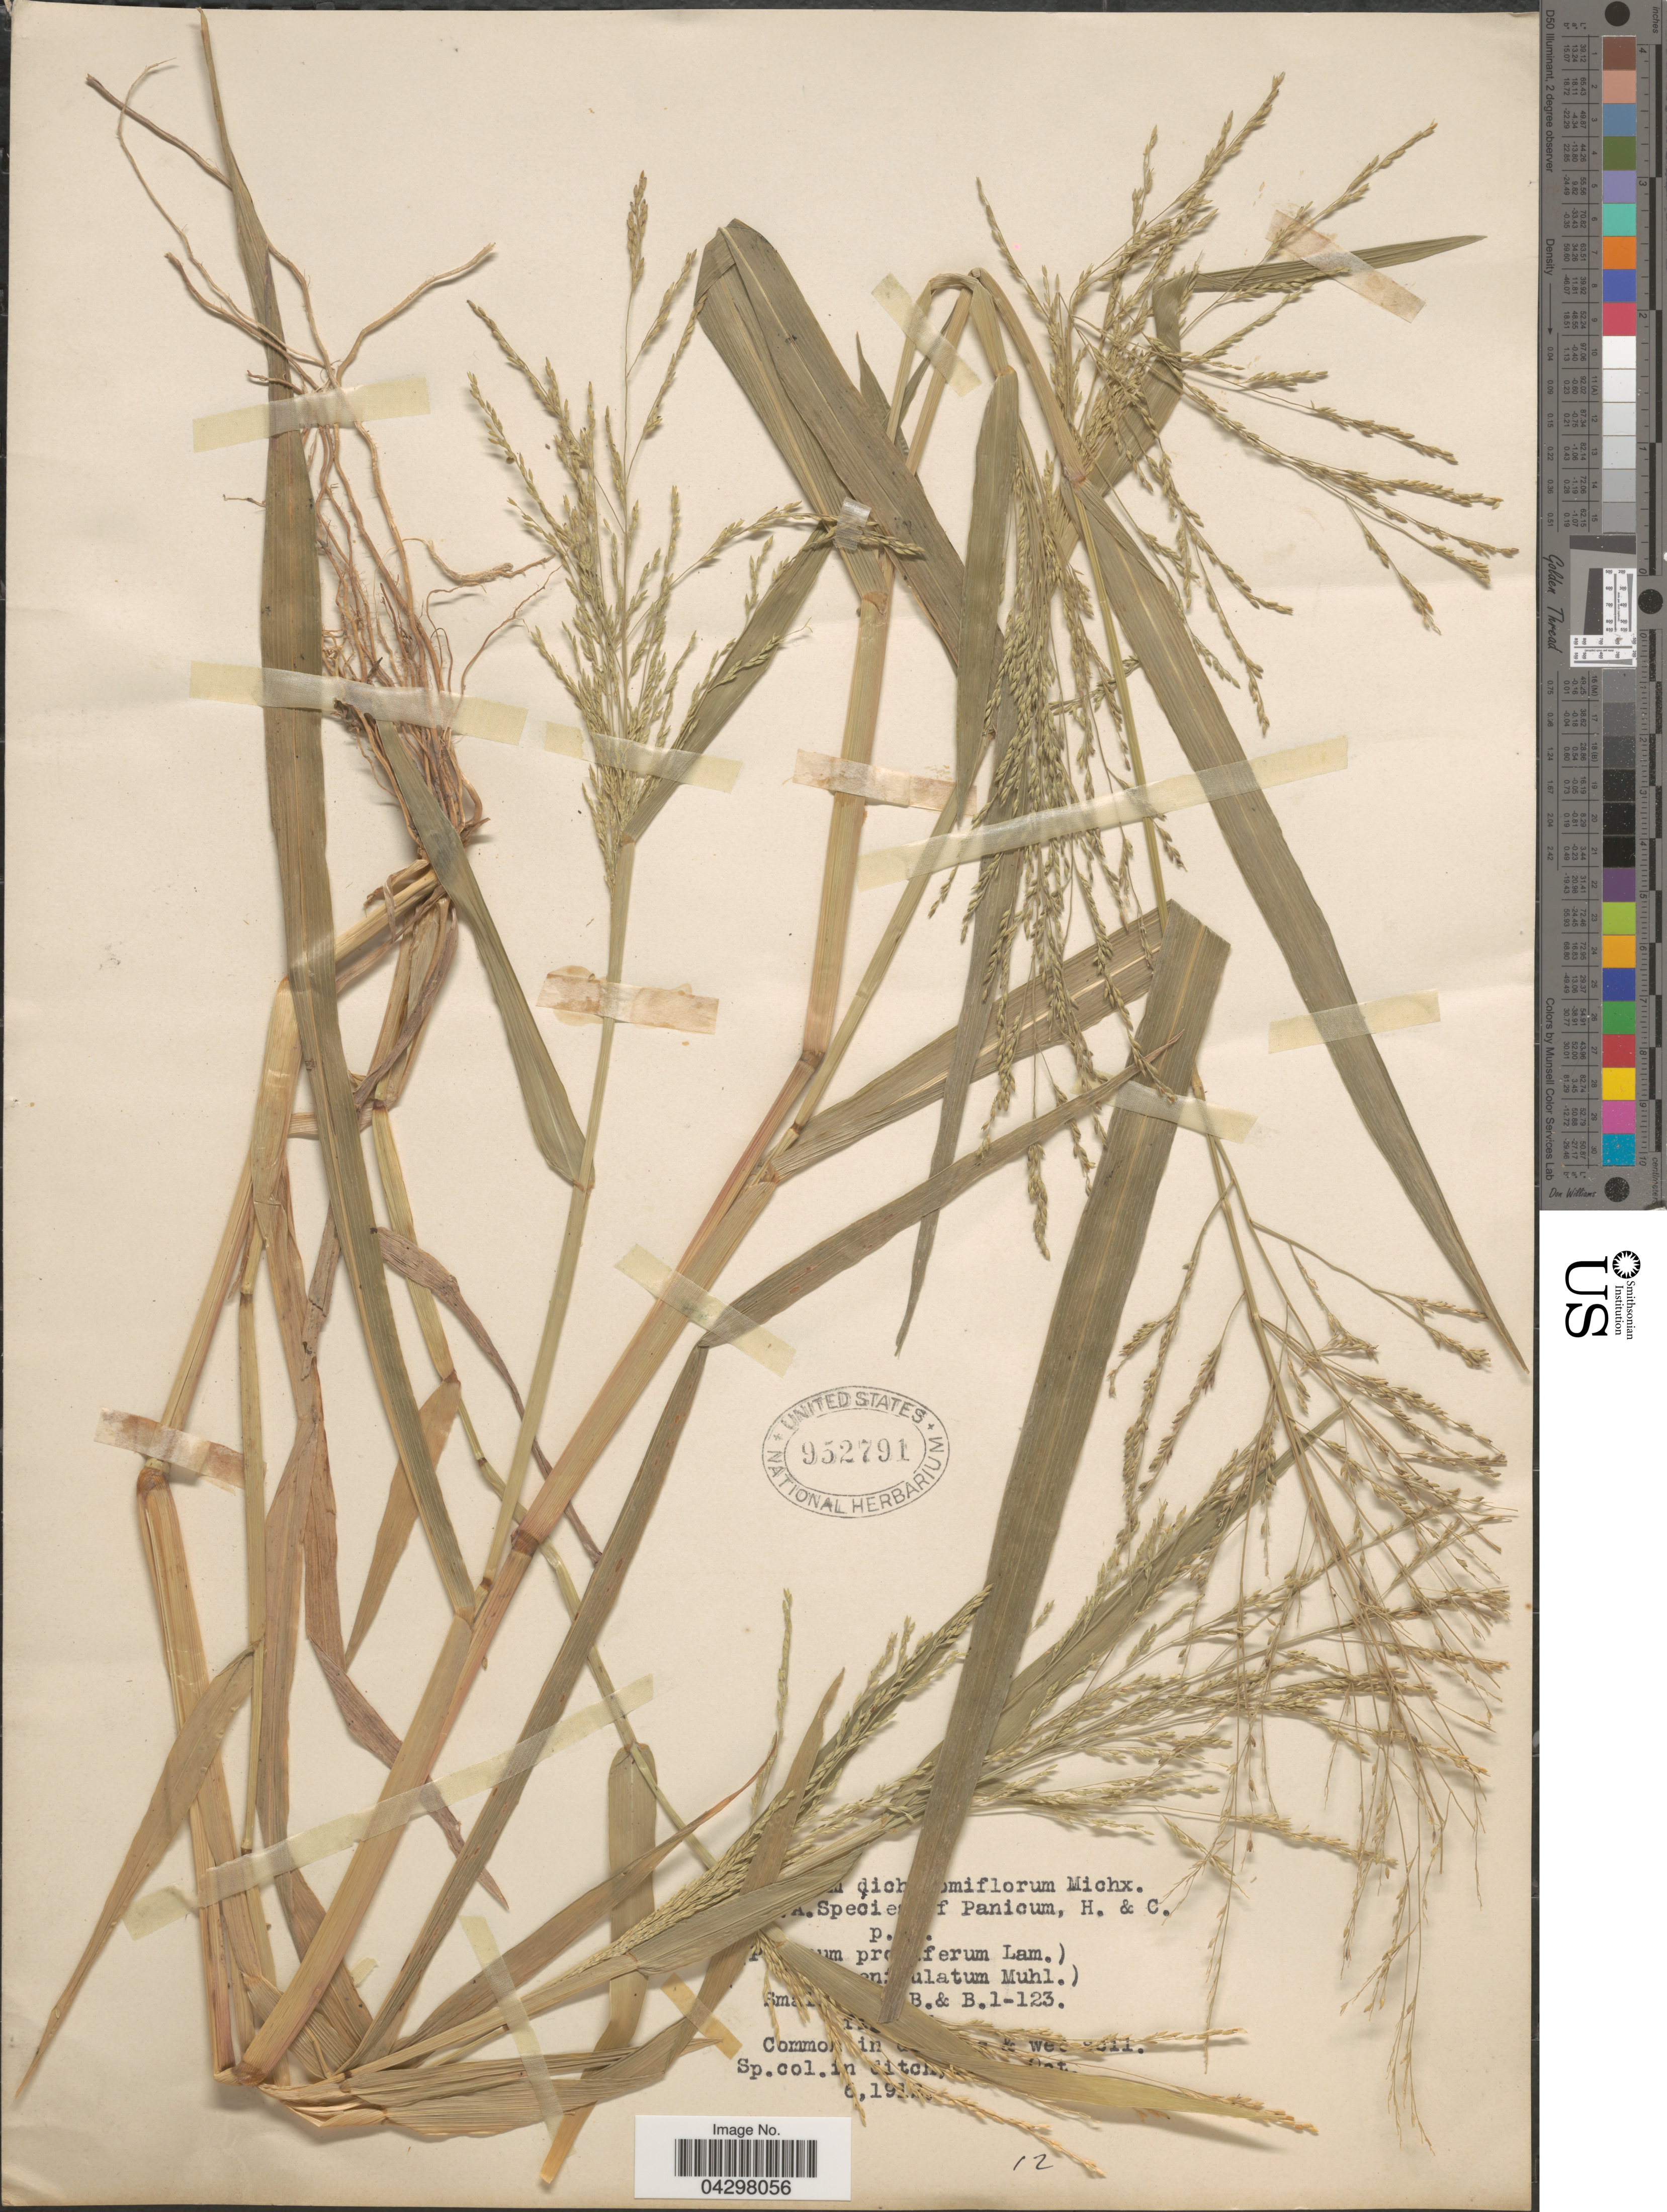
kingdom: Plantae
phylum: Tracheophyta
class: Liliopsida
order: Poales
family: Poaceae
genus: Panicum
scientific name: Panicum dichotomiflorum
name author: Michx.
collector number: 12?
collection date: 1912-06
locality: In ditch [illegible text]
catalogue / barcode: US 952791